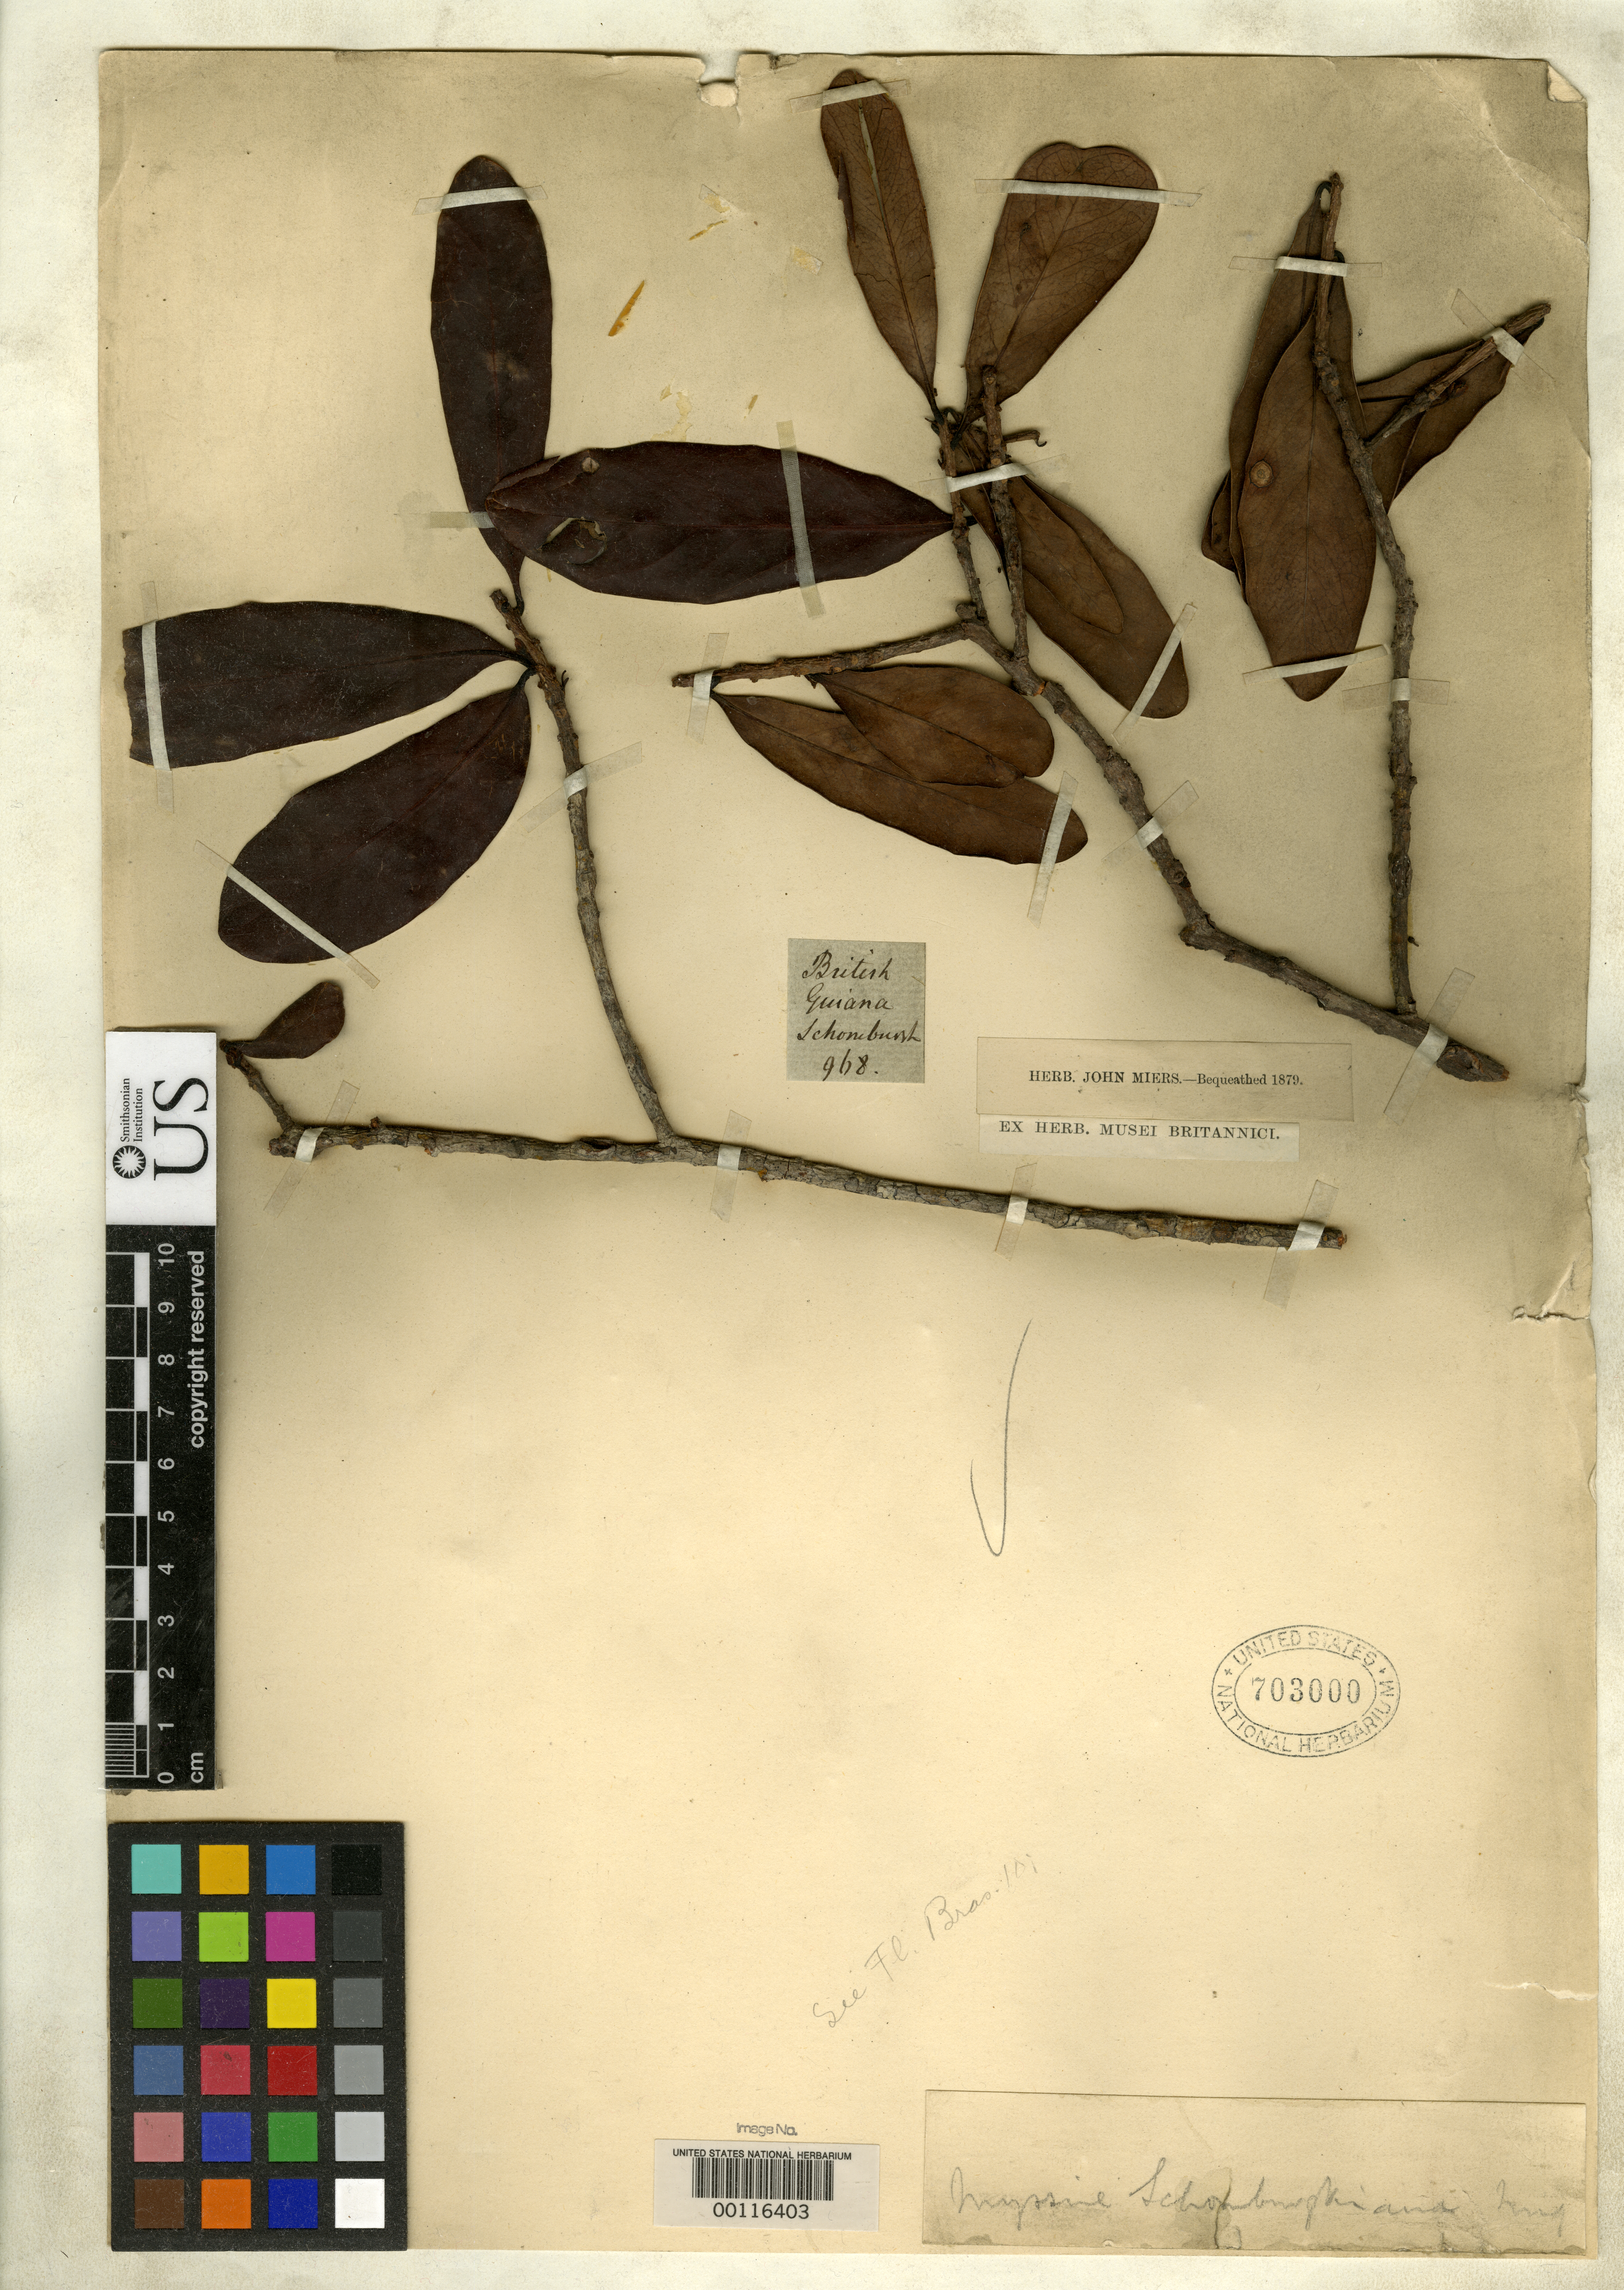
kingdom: Plantae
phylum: Tracheophyta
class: Magnoliopsida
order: Ericales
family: Primulaceae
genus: Myrsine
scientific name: Myrsine schomburgkiana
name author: Miq. in Mart.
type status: Isotype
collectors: R. H. Schomburgk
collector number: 968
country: Guyana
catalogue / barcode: US 703000